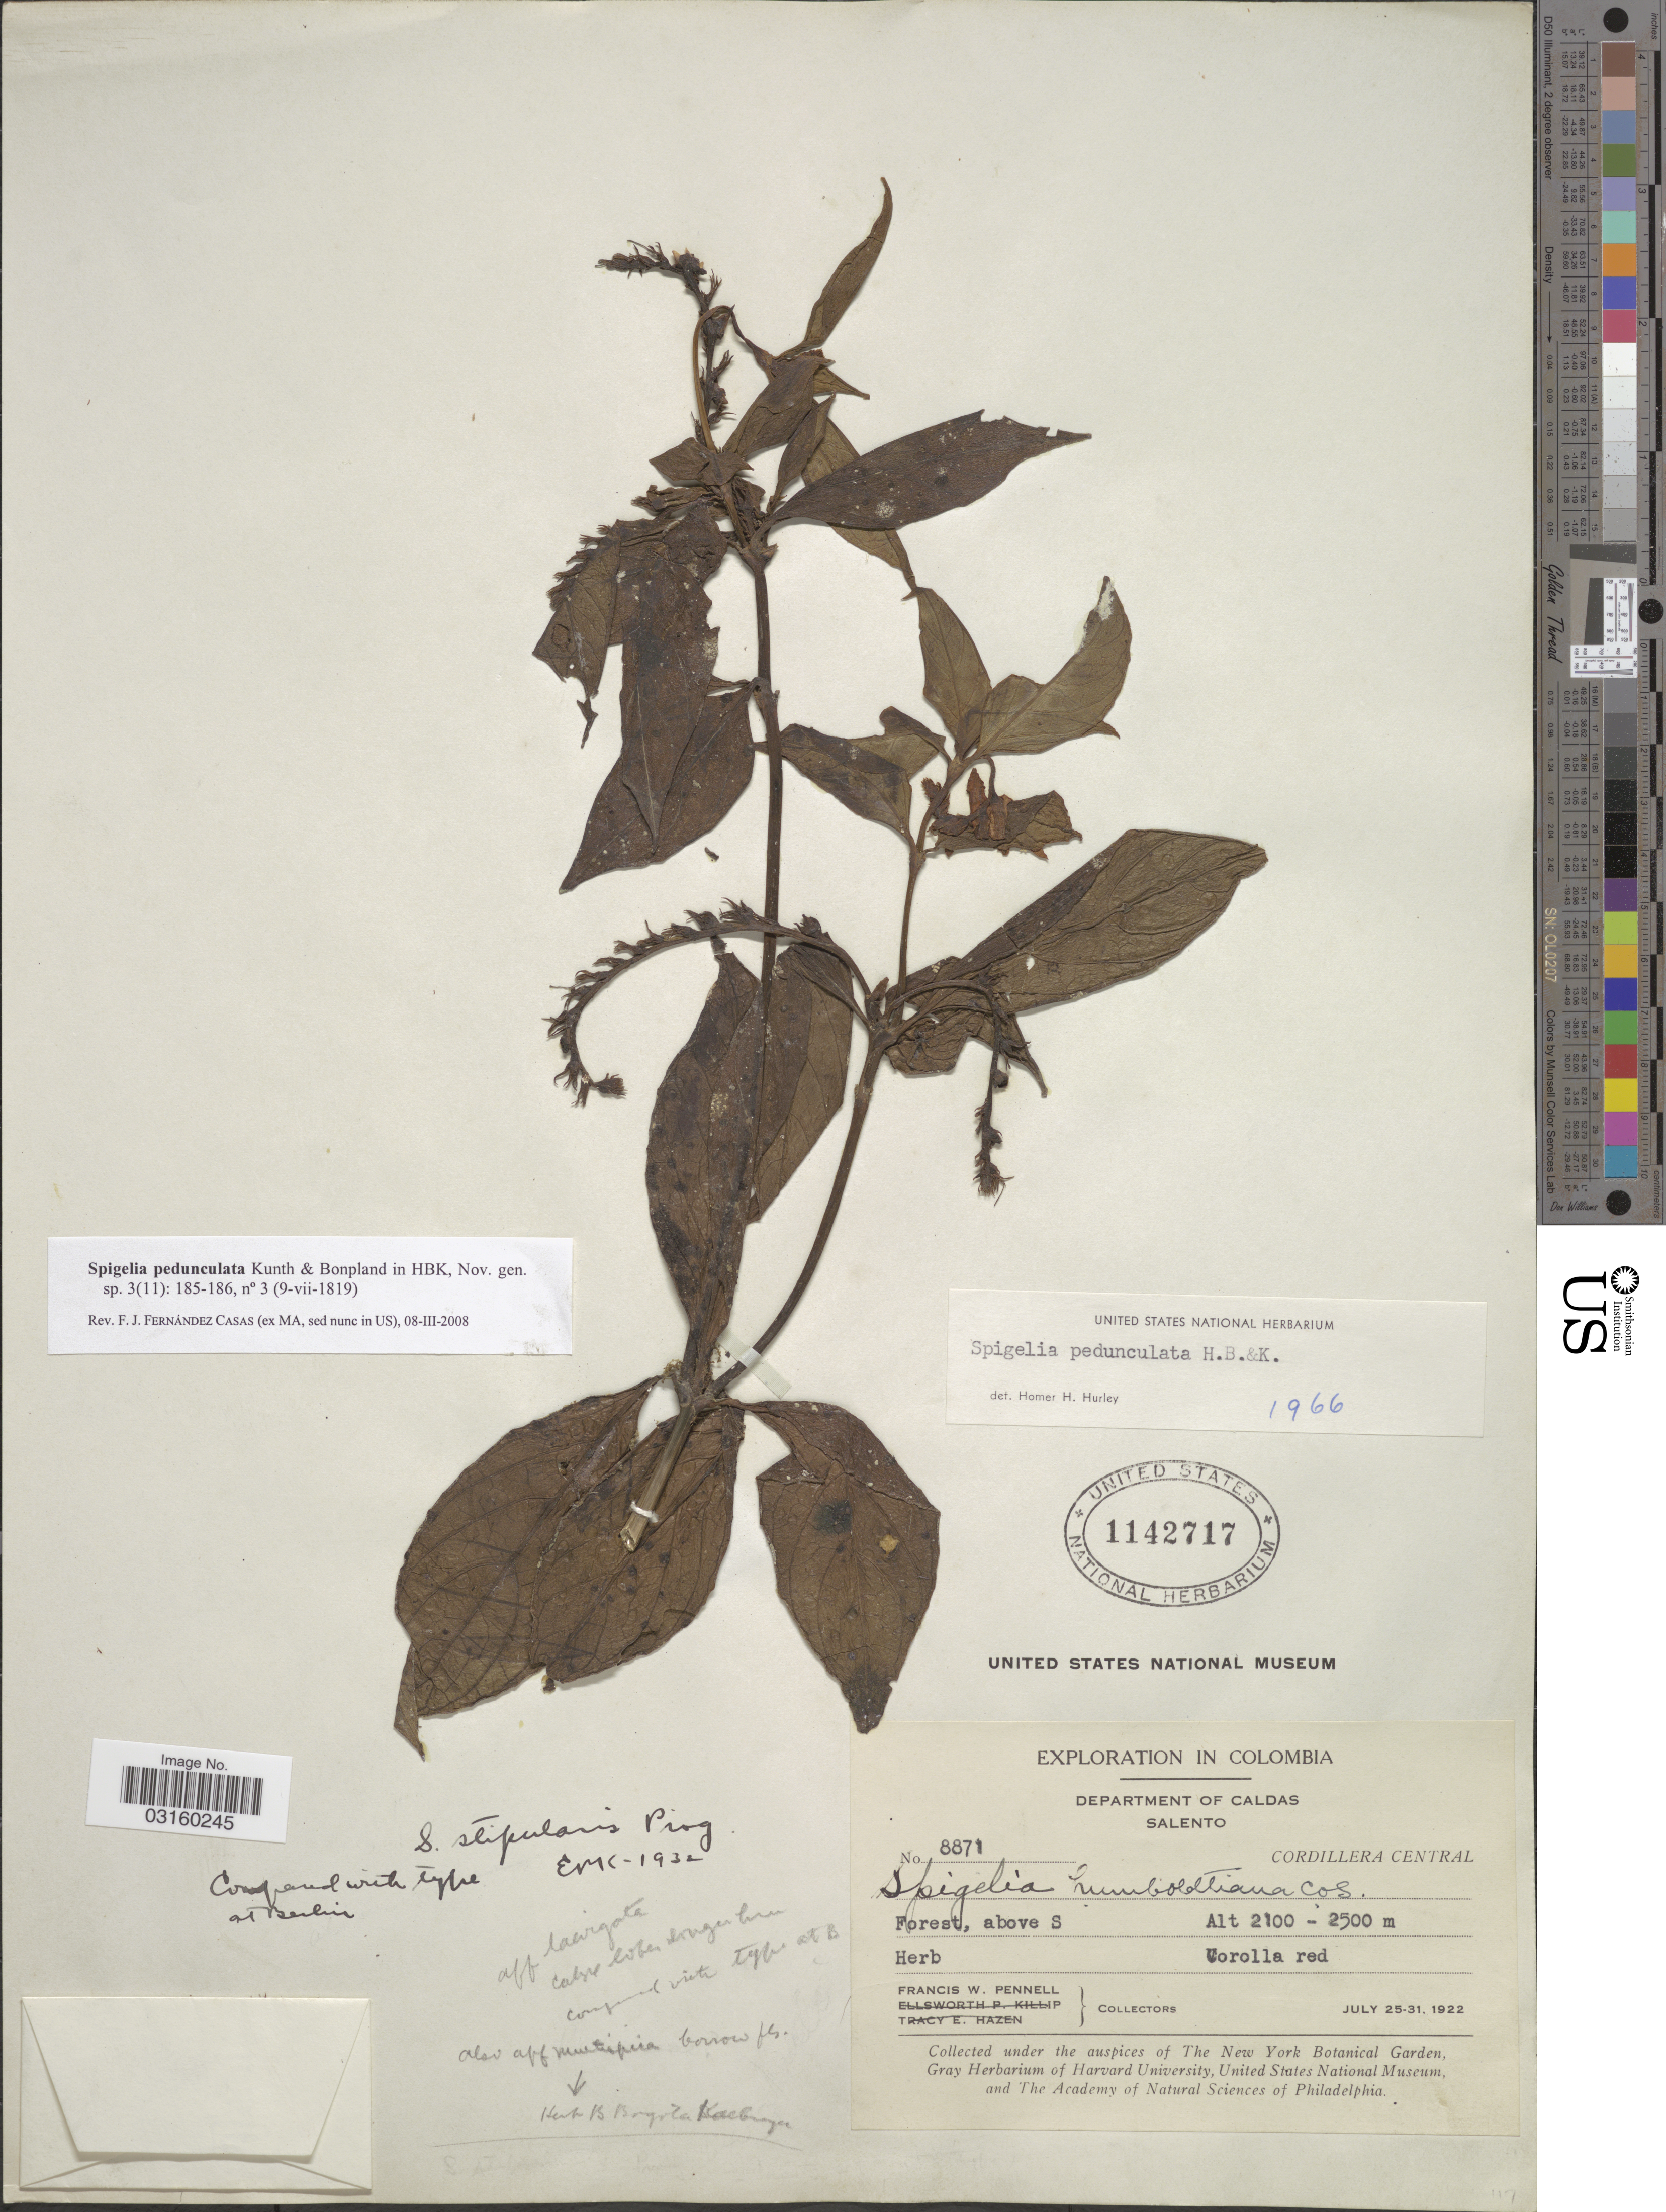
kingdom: Plantae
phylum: Tracheophyta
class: Magnoliopsida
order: Gentianales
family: Loganiaceae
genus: Spigelia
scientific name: Spigelia pedunculata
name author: Kunth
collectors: F. W. Pennell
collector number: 8871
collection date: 1922-07-25/1922-07-31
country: Colombia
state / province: Caldas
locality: Department of Caldas, Salento, Cordillera Central, Forest, Above S.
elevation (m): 2100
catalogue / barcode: US 1142717